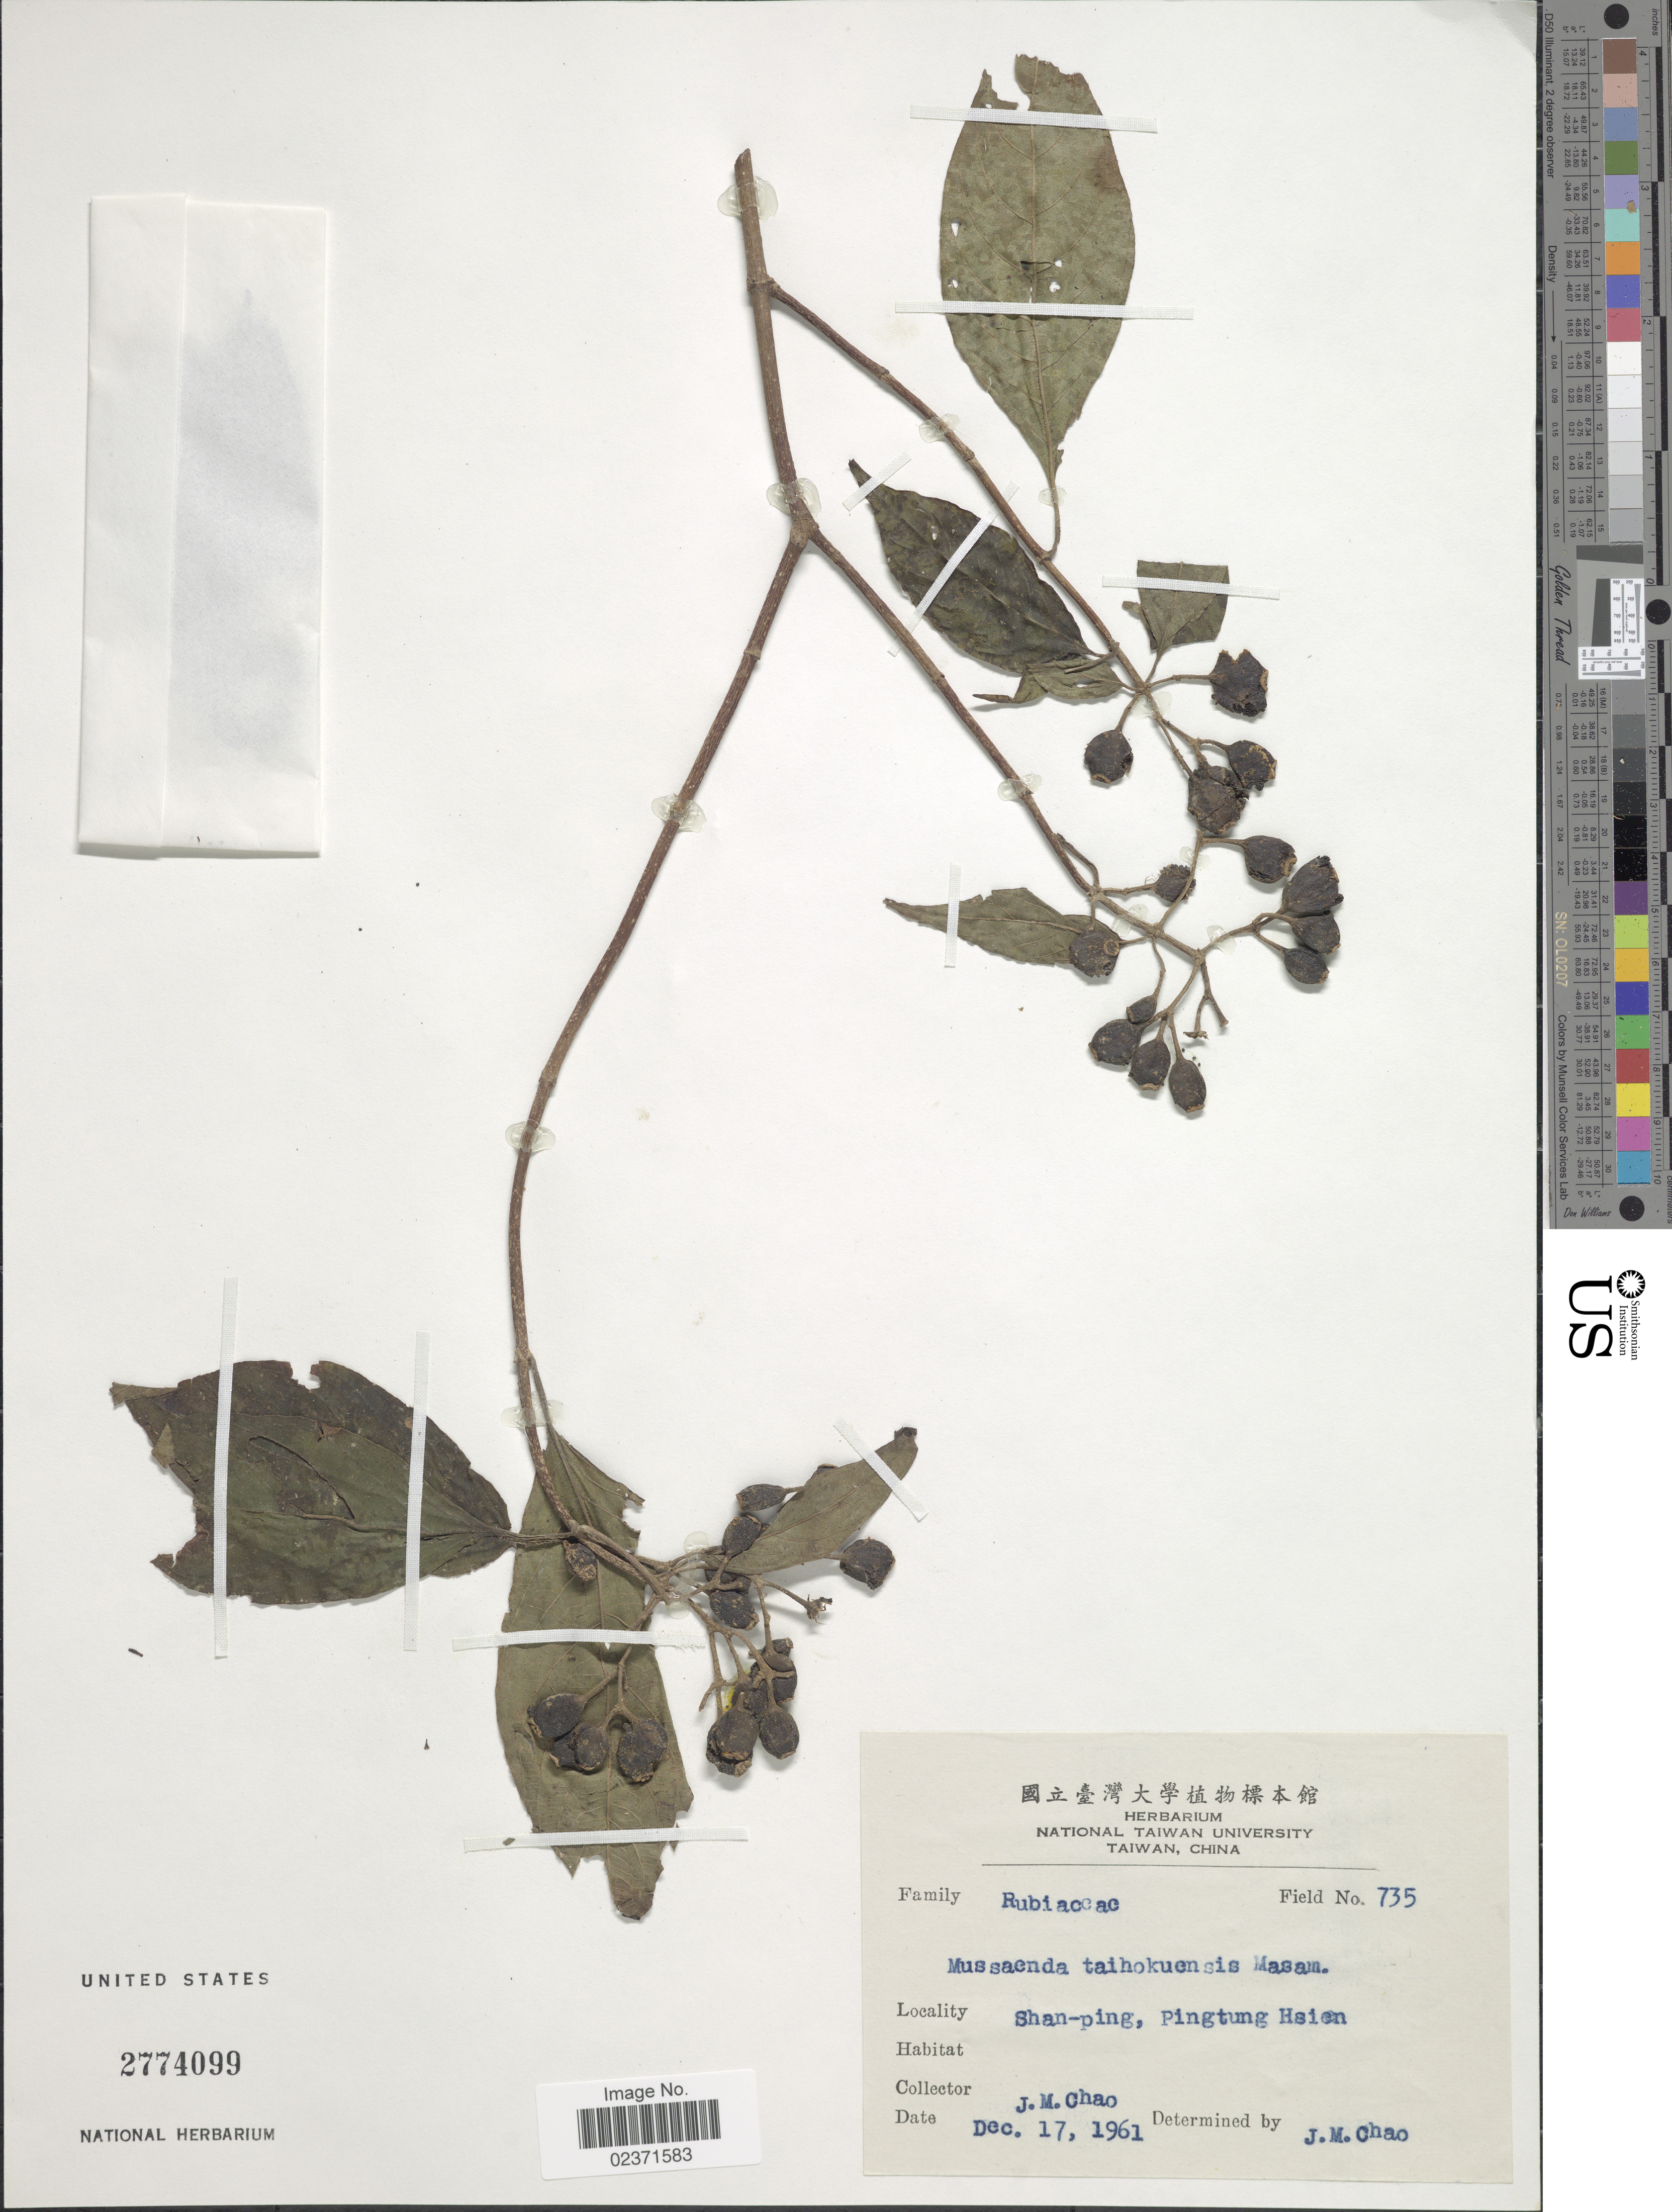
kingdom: Plantae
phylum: Tracheophyta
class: Magnoliopsida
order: Gentianales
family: Rubiaceae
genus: Mussaenda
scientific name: Mussaenda taihokuensis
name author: Masam.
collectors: J. Chao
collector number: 735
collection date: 1961-12-17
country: Taiwan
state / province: Pingtung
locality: Shan-ping, Pingtung Hsien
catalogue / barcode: US 2774099